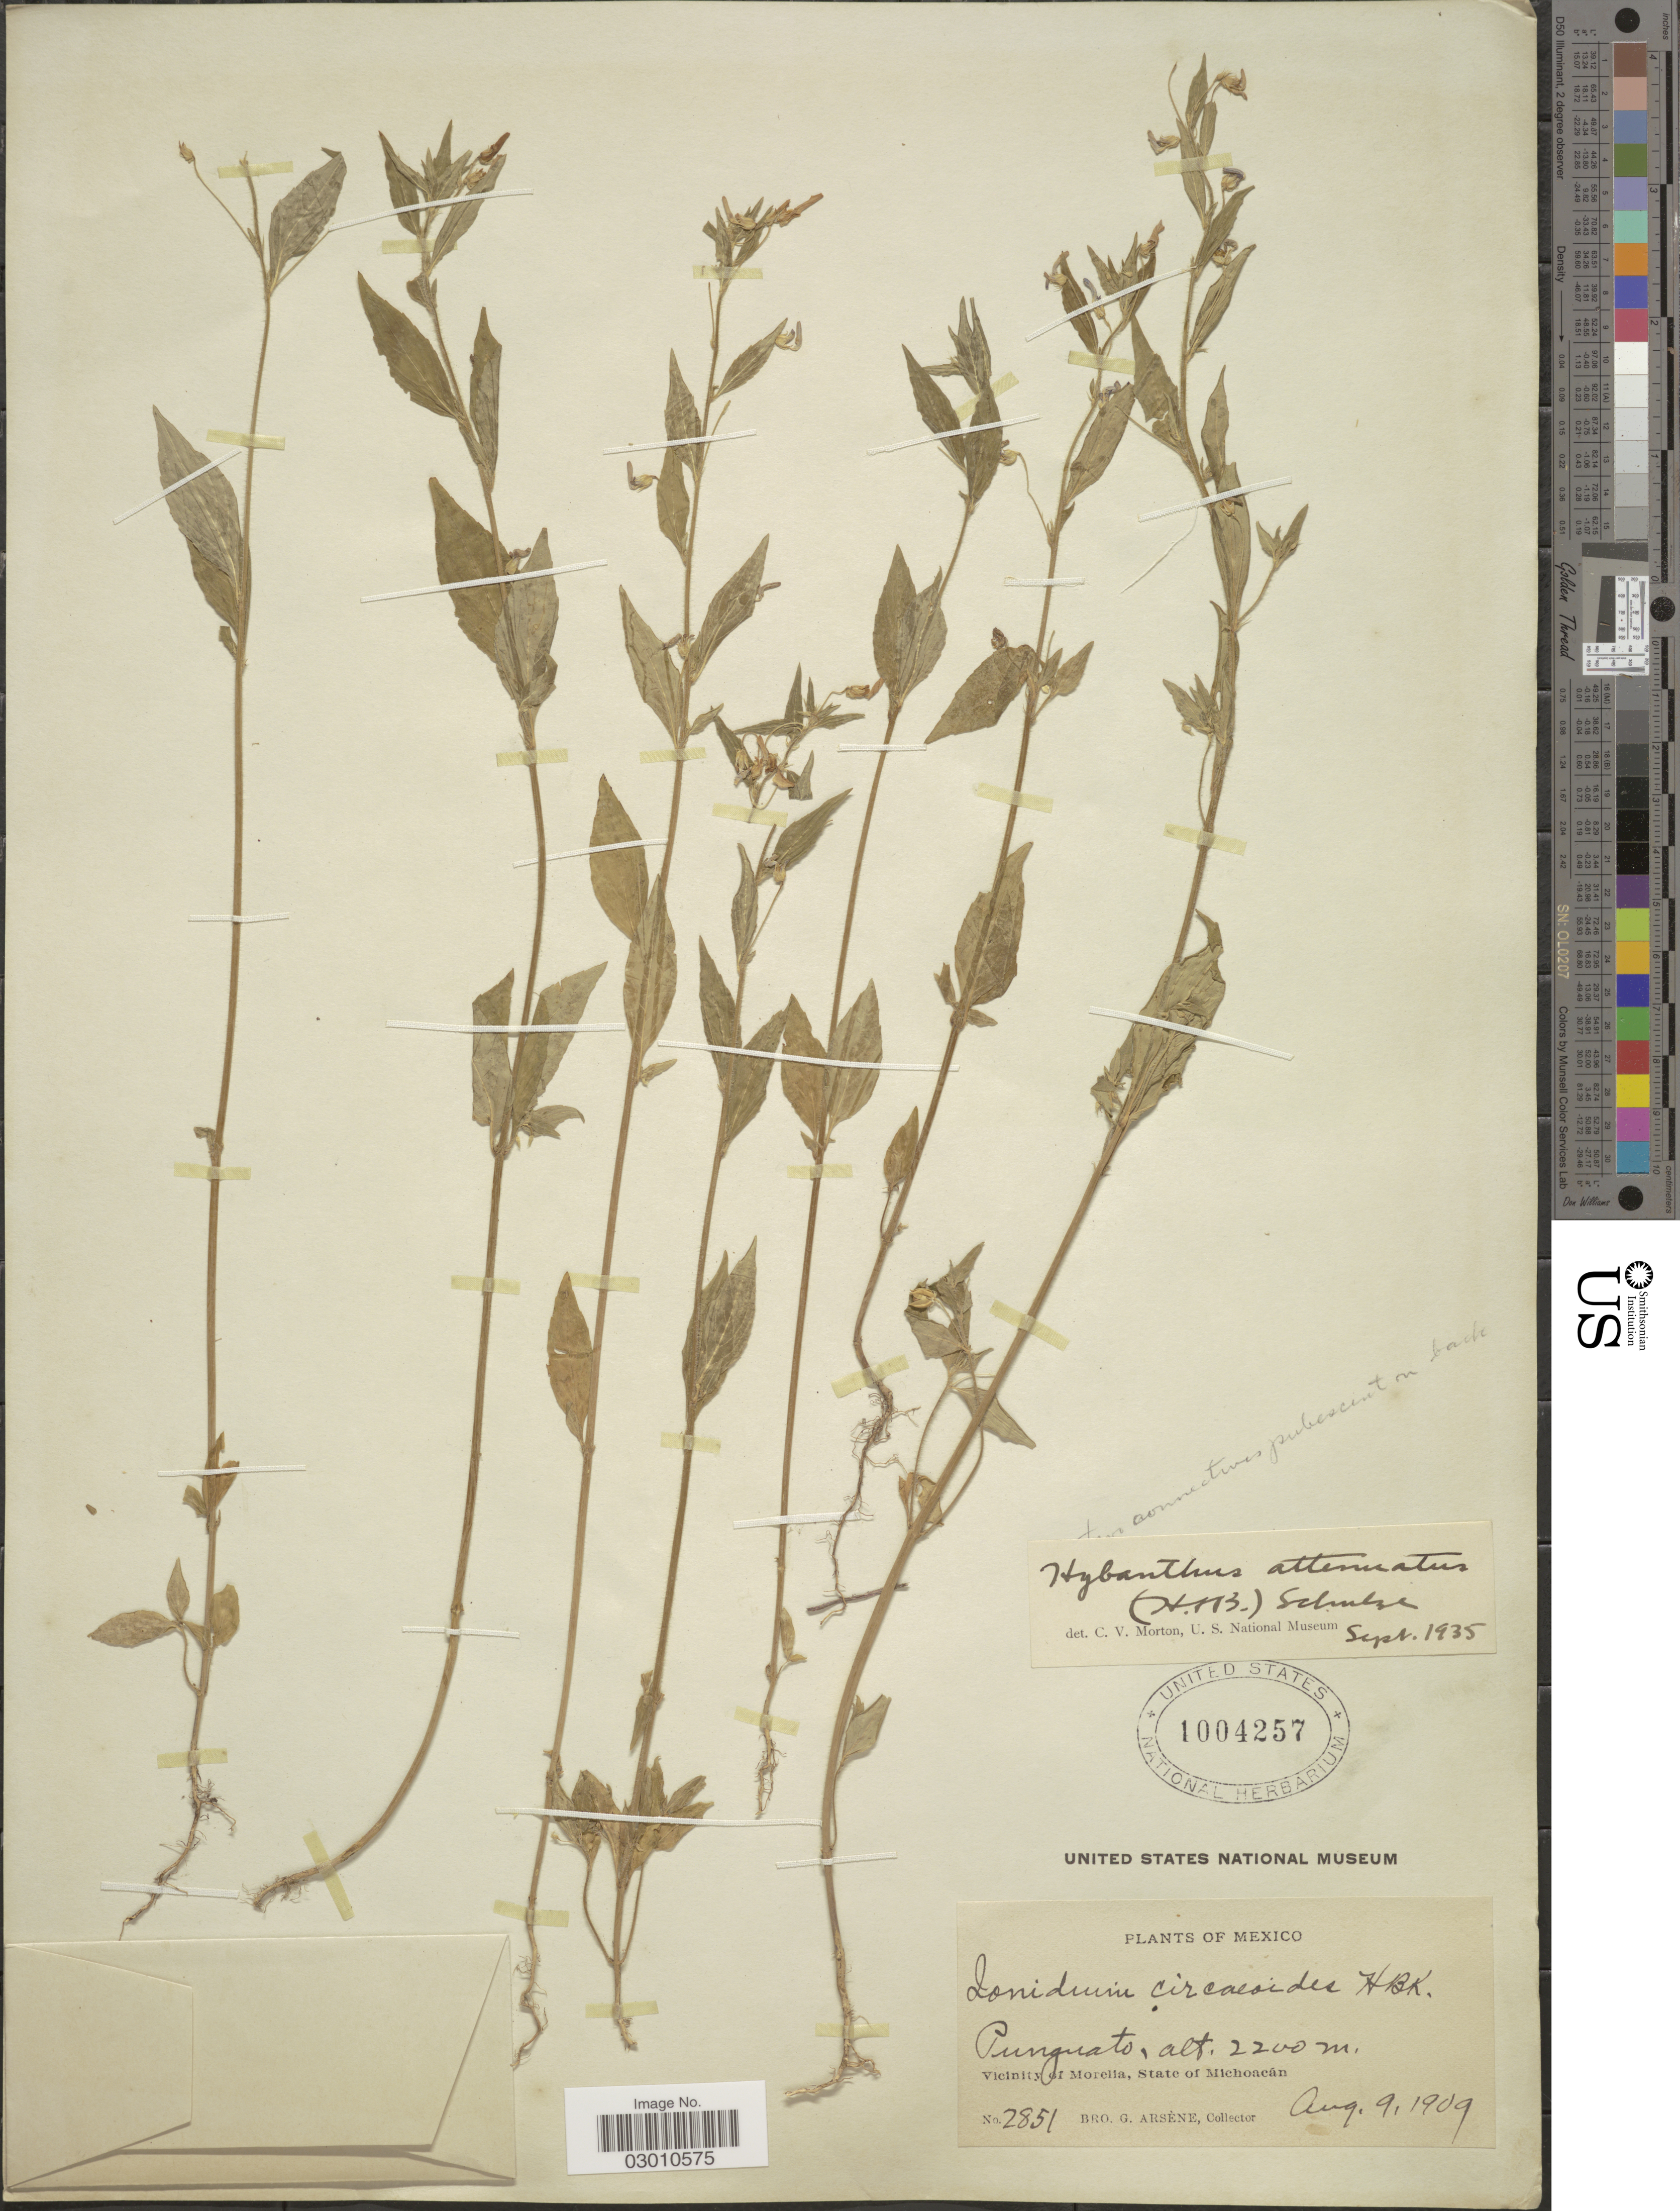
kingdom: Plantae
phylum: Tracheophyta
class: Magnoliopsida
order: Malpighiales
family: Violaceae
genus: Pombalia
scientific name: Pombalia attenuata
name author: (Humb. & Bonpl. ex Willd.) Paula-Souza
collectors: Bro. G. Arsène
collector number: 2851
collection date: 1909-08-09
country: Mexico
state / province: Michoacán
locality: Punguato, Vicinity of Morelia.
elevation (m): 2200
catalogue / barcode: US 1004257